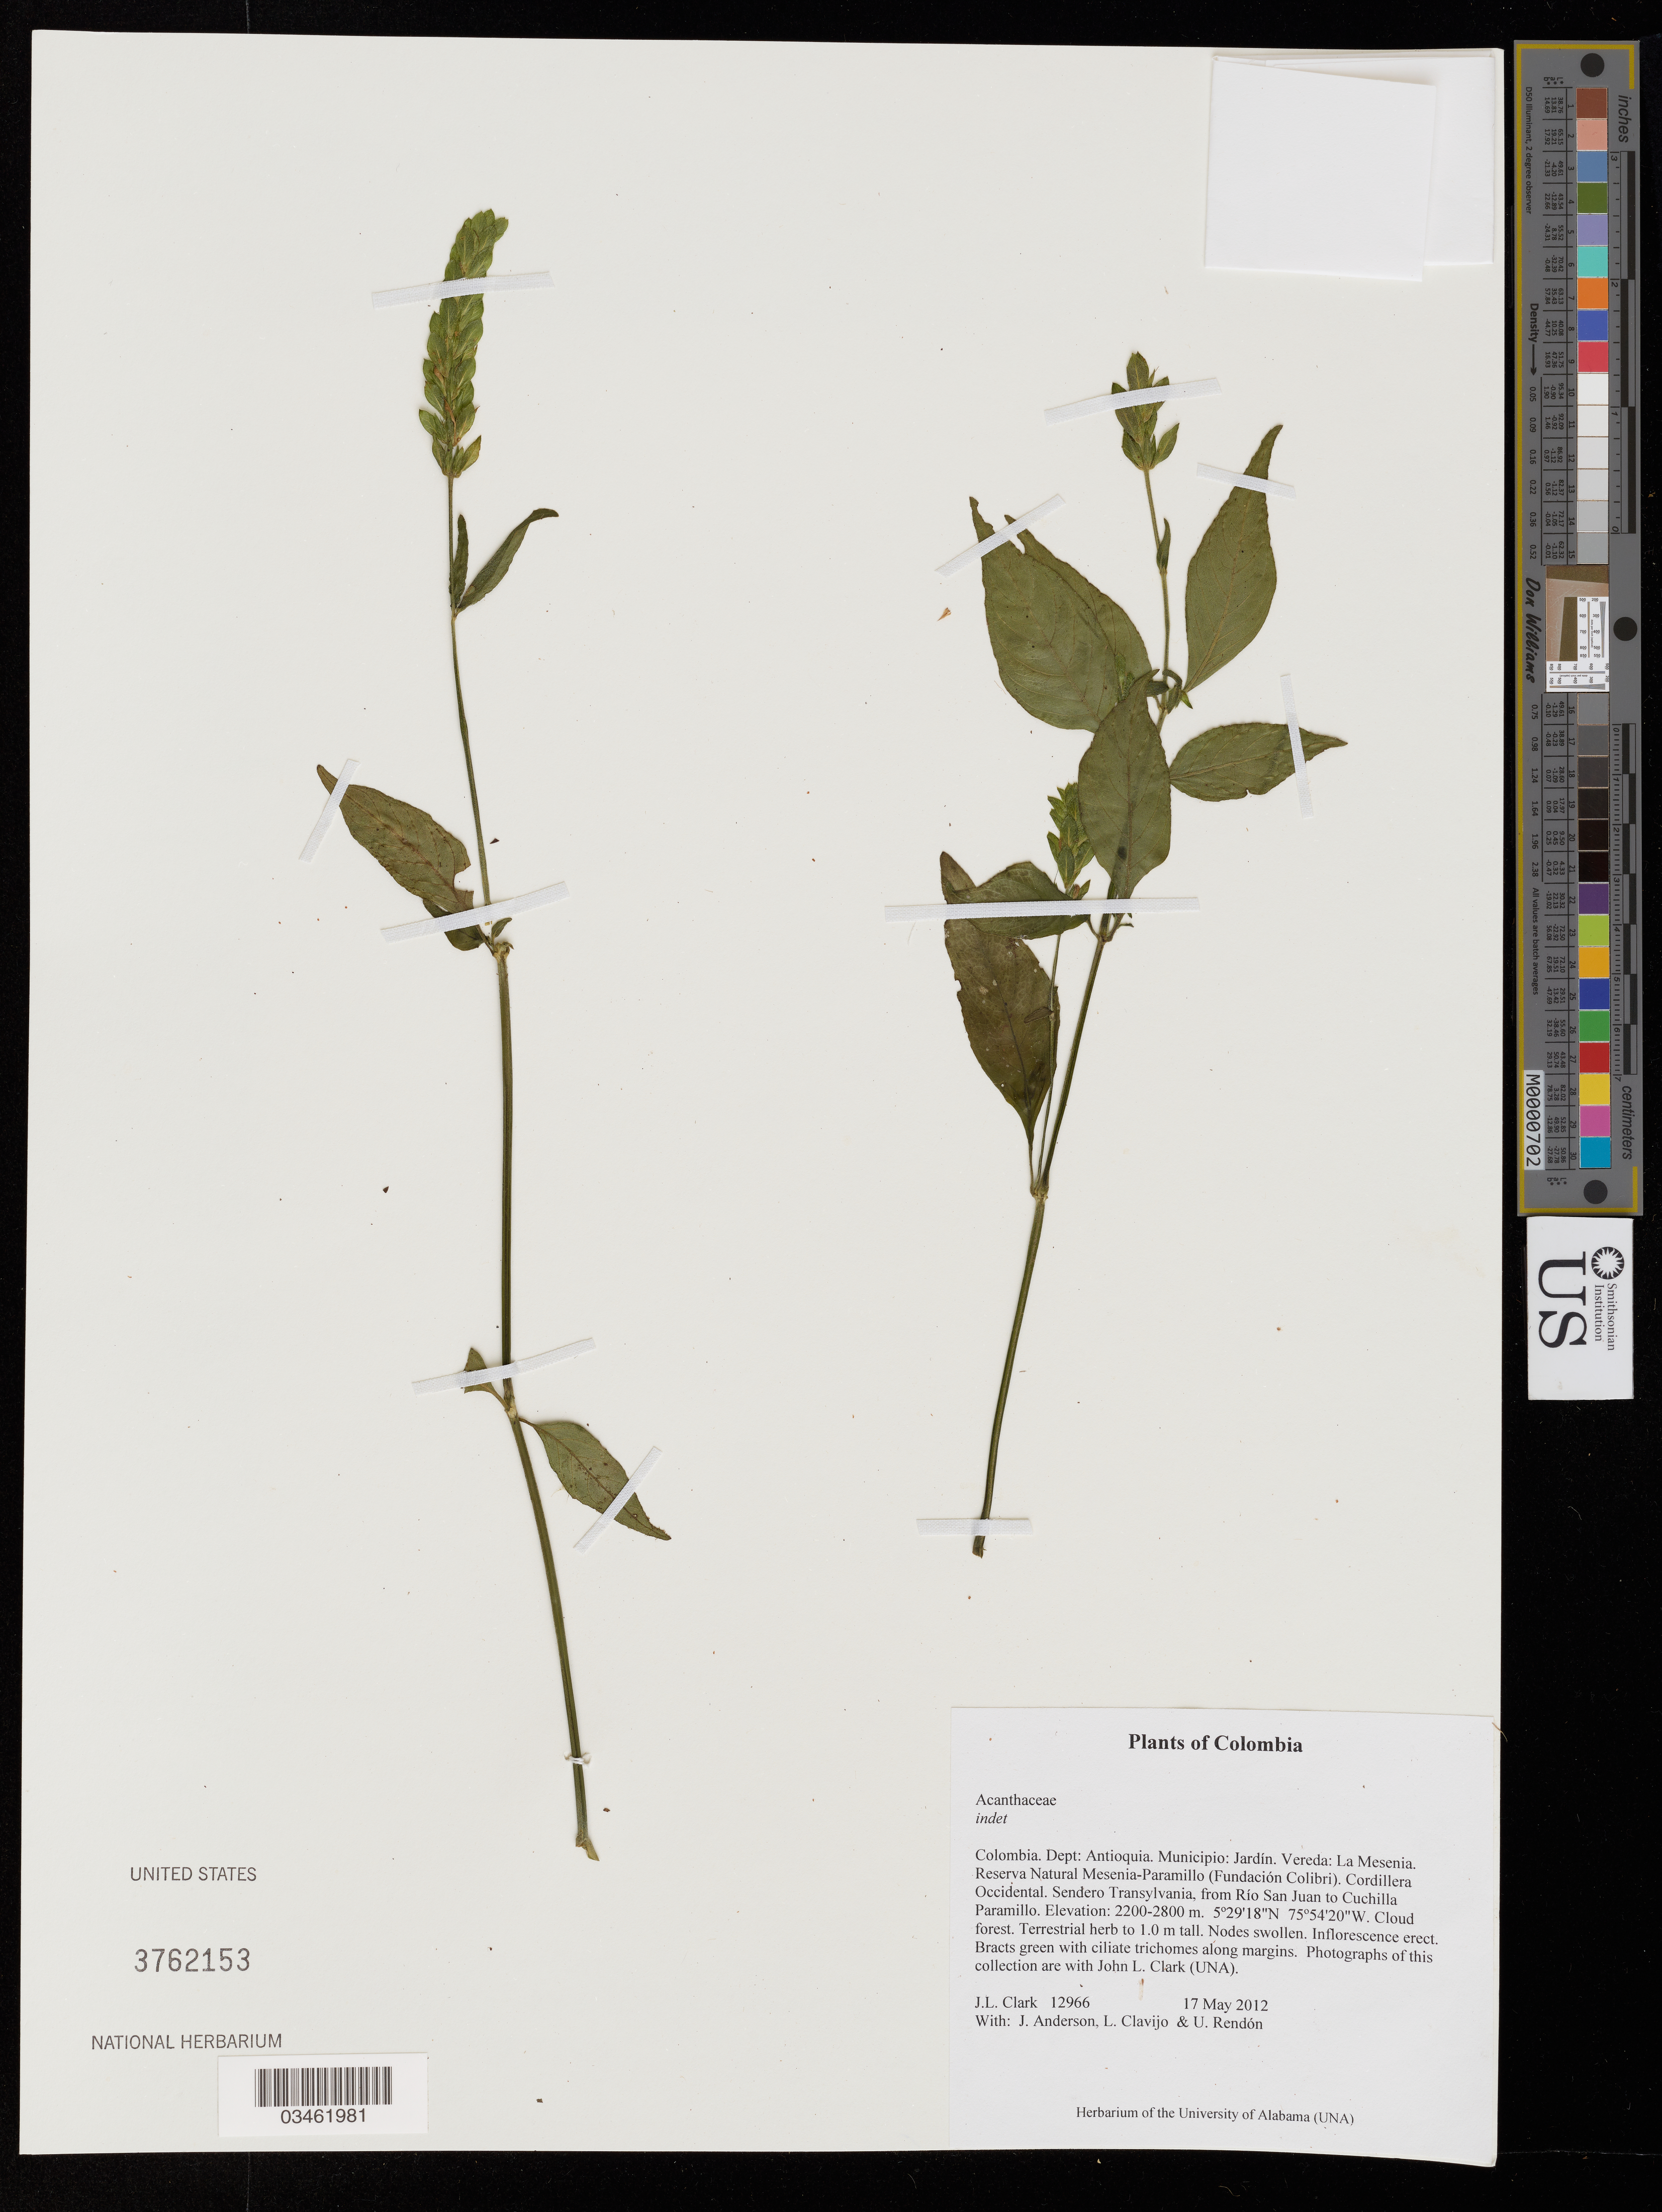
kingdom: Plantae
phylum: Tracheophyta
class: Magnoliopsida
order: Lamiales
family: Acanthaceae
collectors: J. L. Clark, J. Anderson, L. Clavijo & U. Rendón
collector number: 12966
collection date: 2012-05-17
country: Colombia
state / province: Antioquia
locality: Dept: Antioquia. Municipio: Jardín. Vereda: La Mesenia. Reserva Natural Mesenia-Paramillo (Fundación Colibri). Cordillera Occidental. Sendero Transylvania, from Río San Juan to Cuchilla Paramillo.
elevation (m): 2200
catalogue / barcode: US 3762153